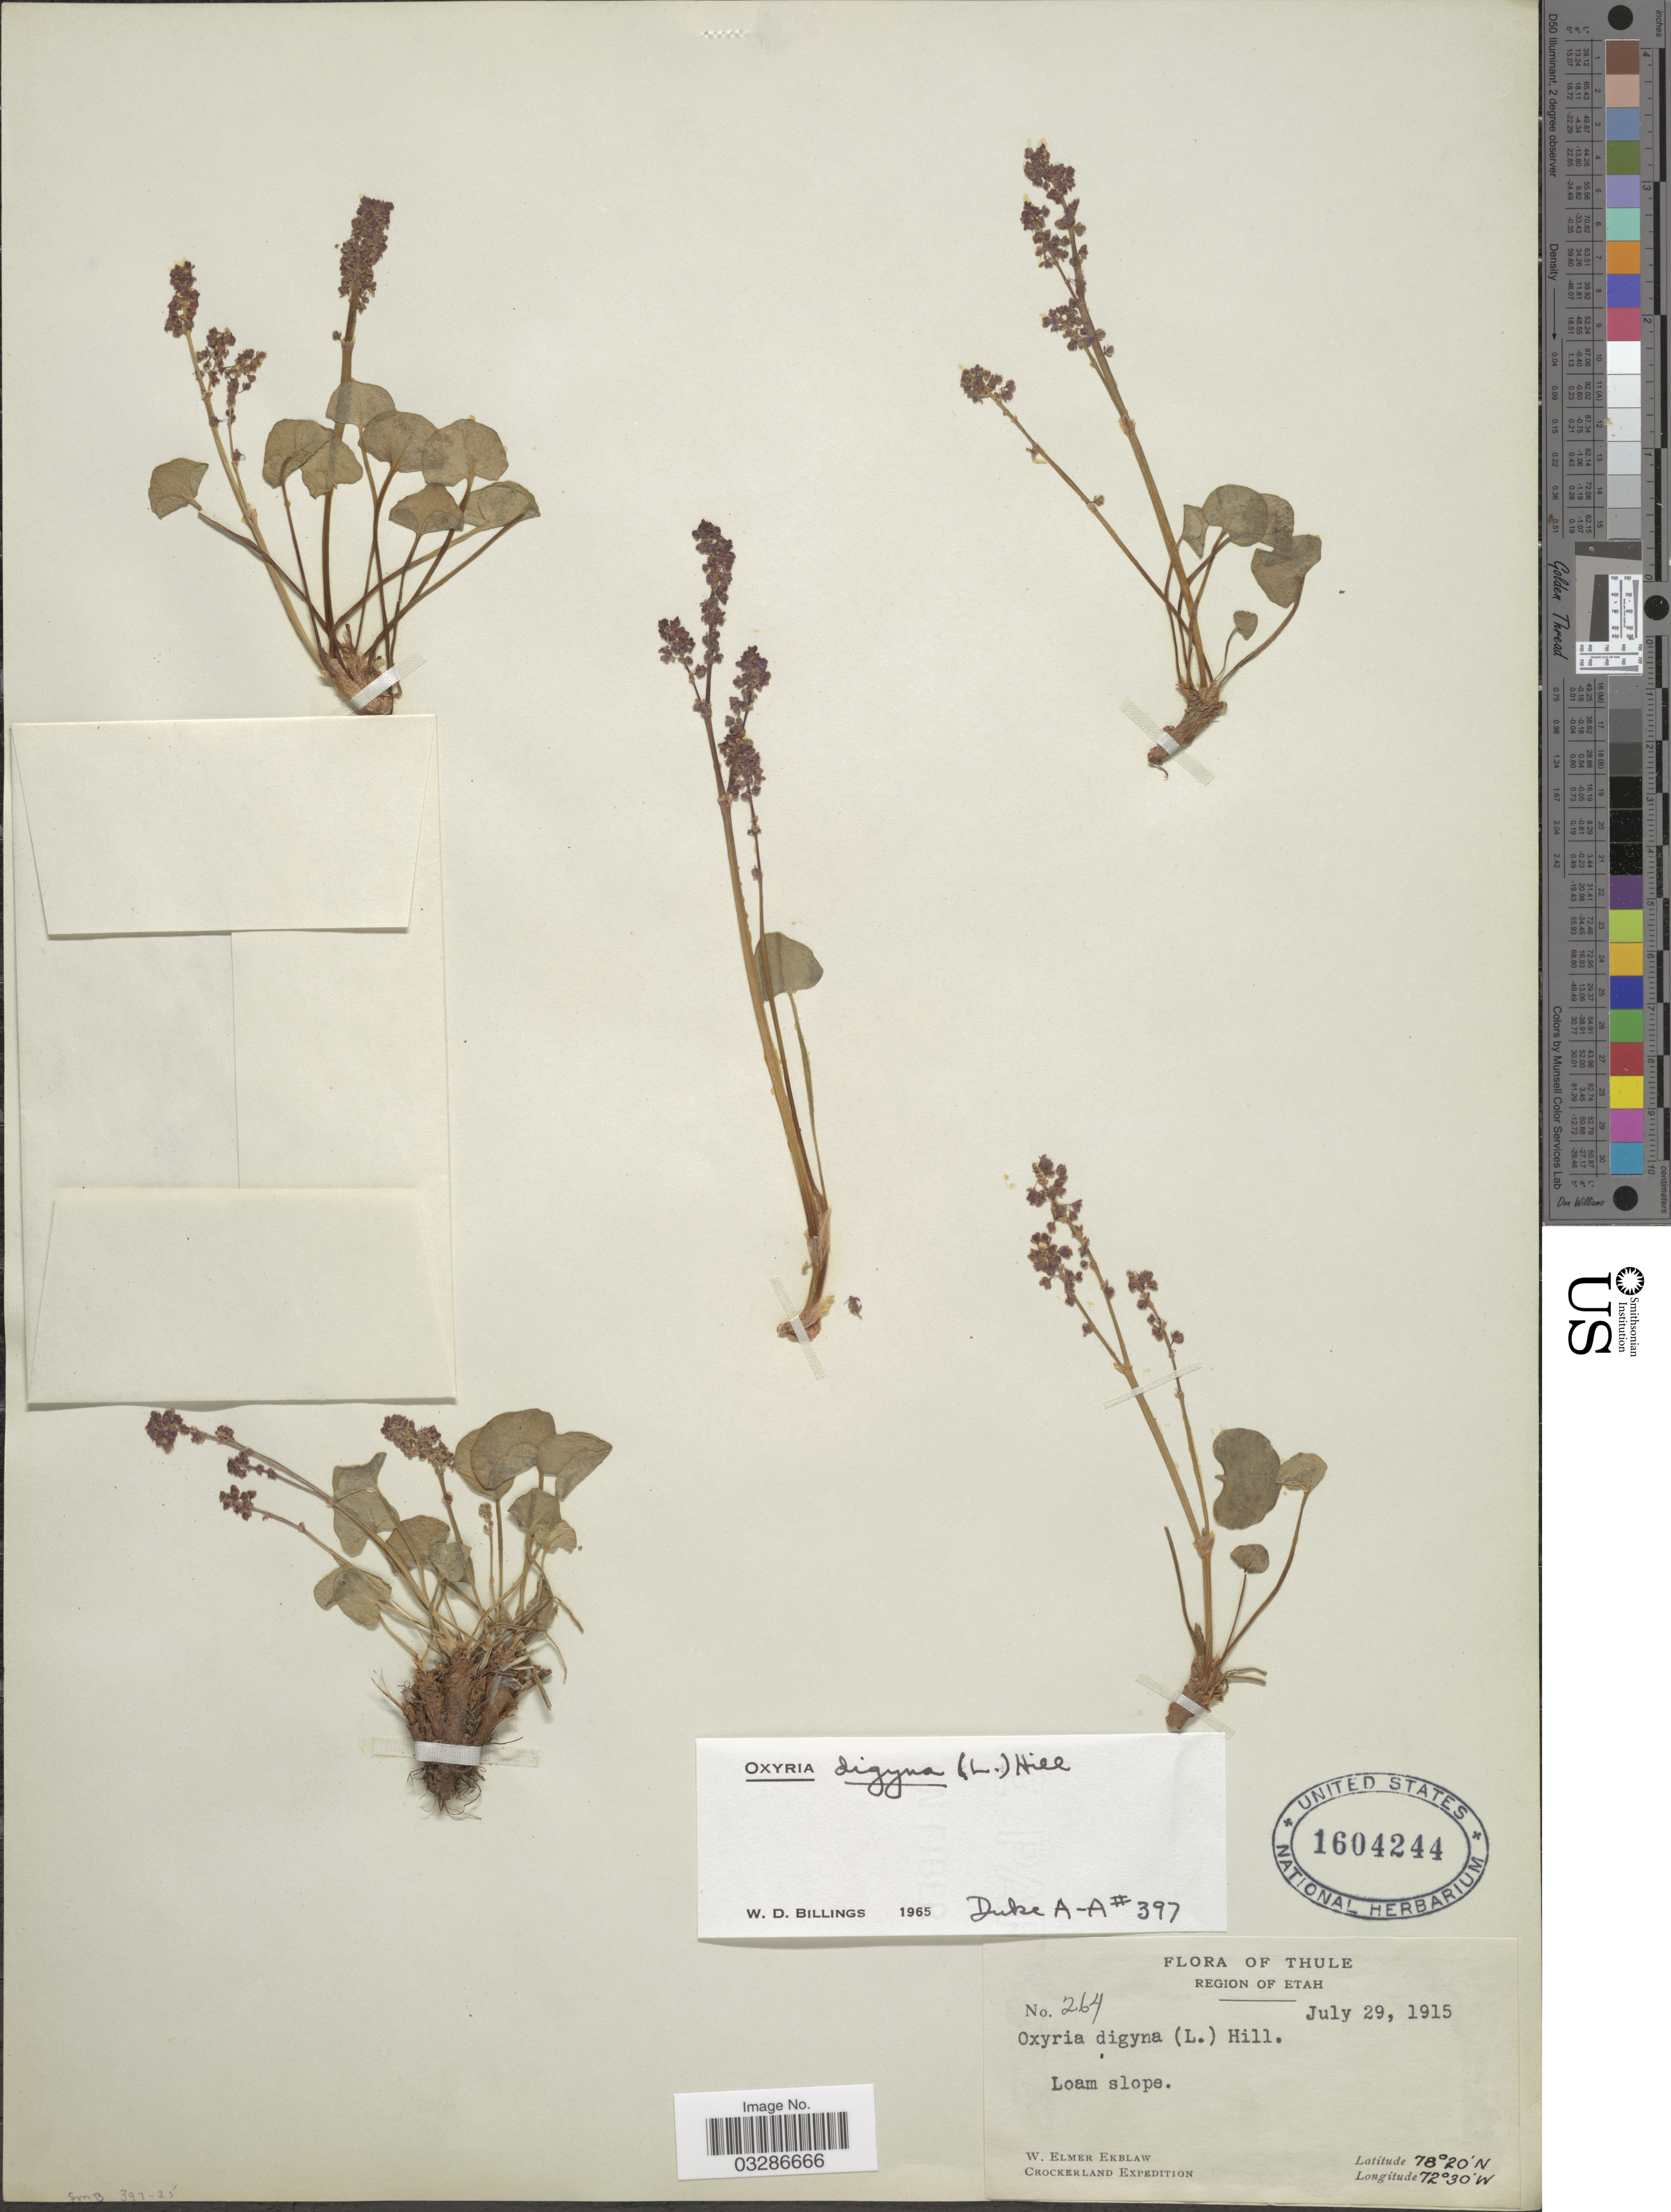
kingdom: Plantae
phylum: Tracheophyta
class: Magnoliopsida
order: Caryophyllales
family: Polygonaceae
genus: Oxyria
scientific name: Oxyria digyna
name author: (L.) Hill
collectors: W. Ekblaw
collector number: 264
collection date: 1915-07-29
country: Greenland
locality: Thule, Region of Etah, Crockerland.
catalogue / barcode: US 1604244